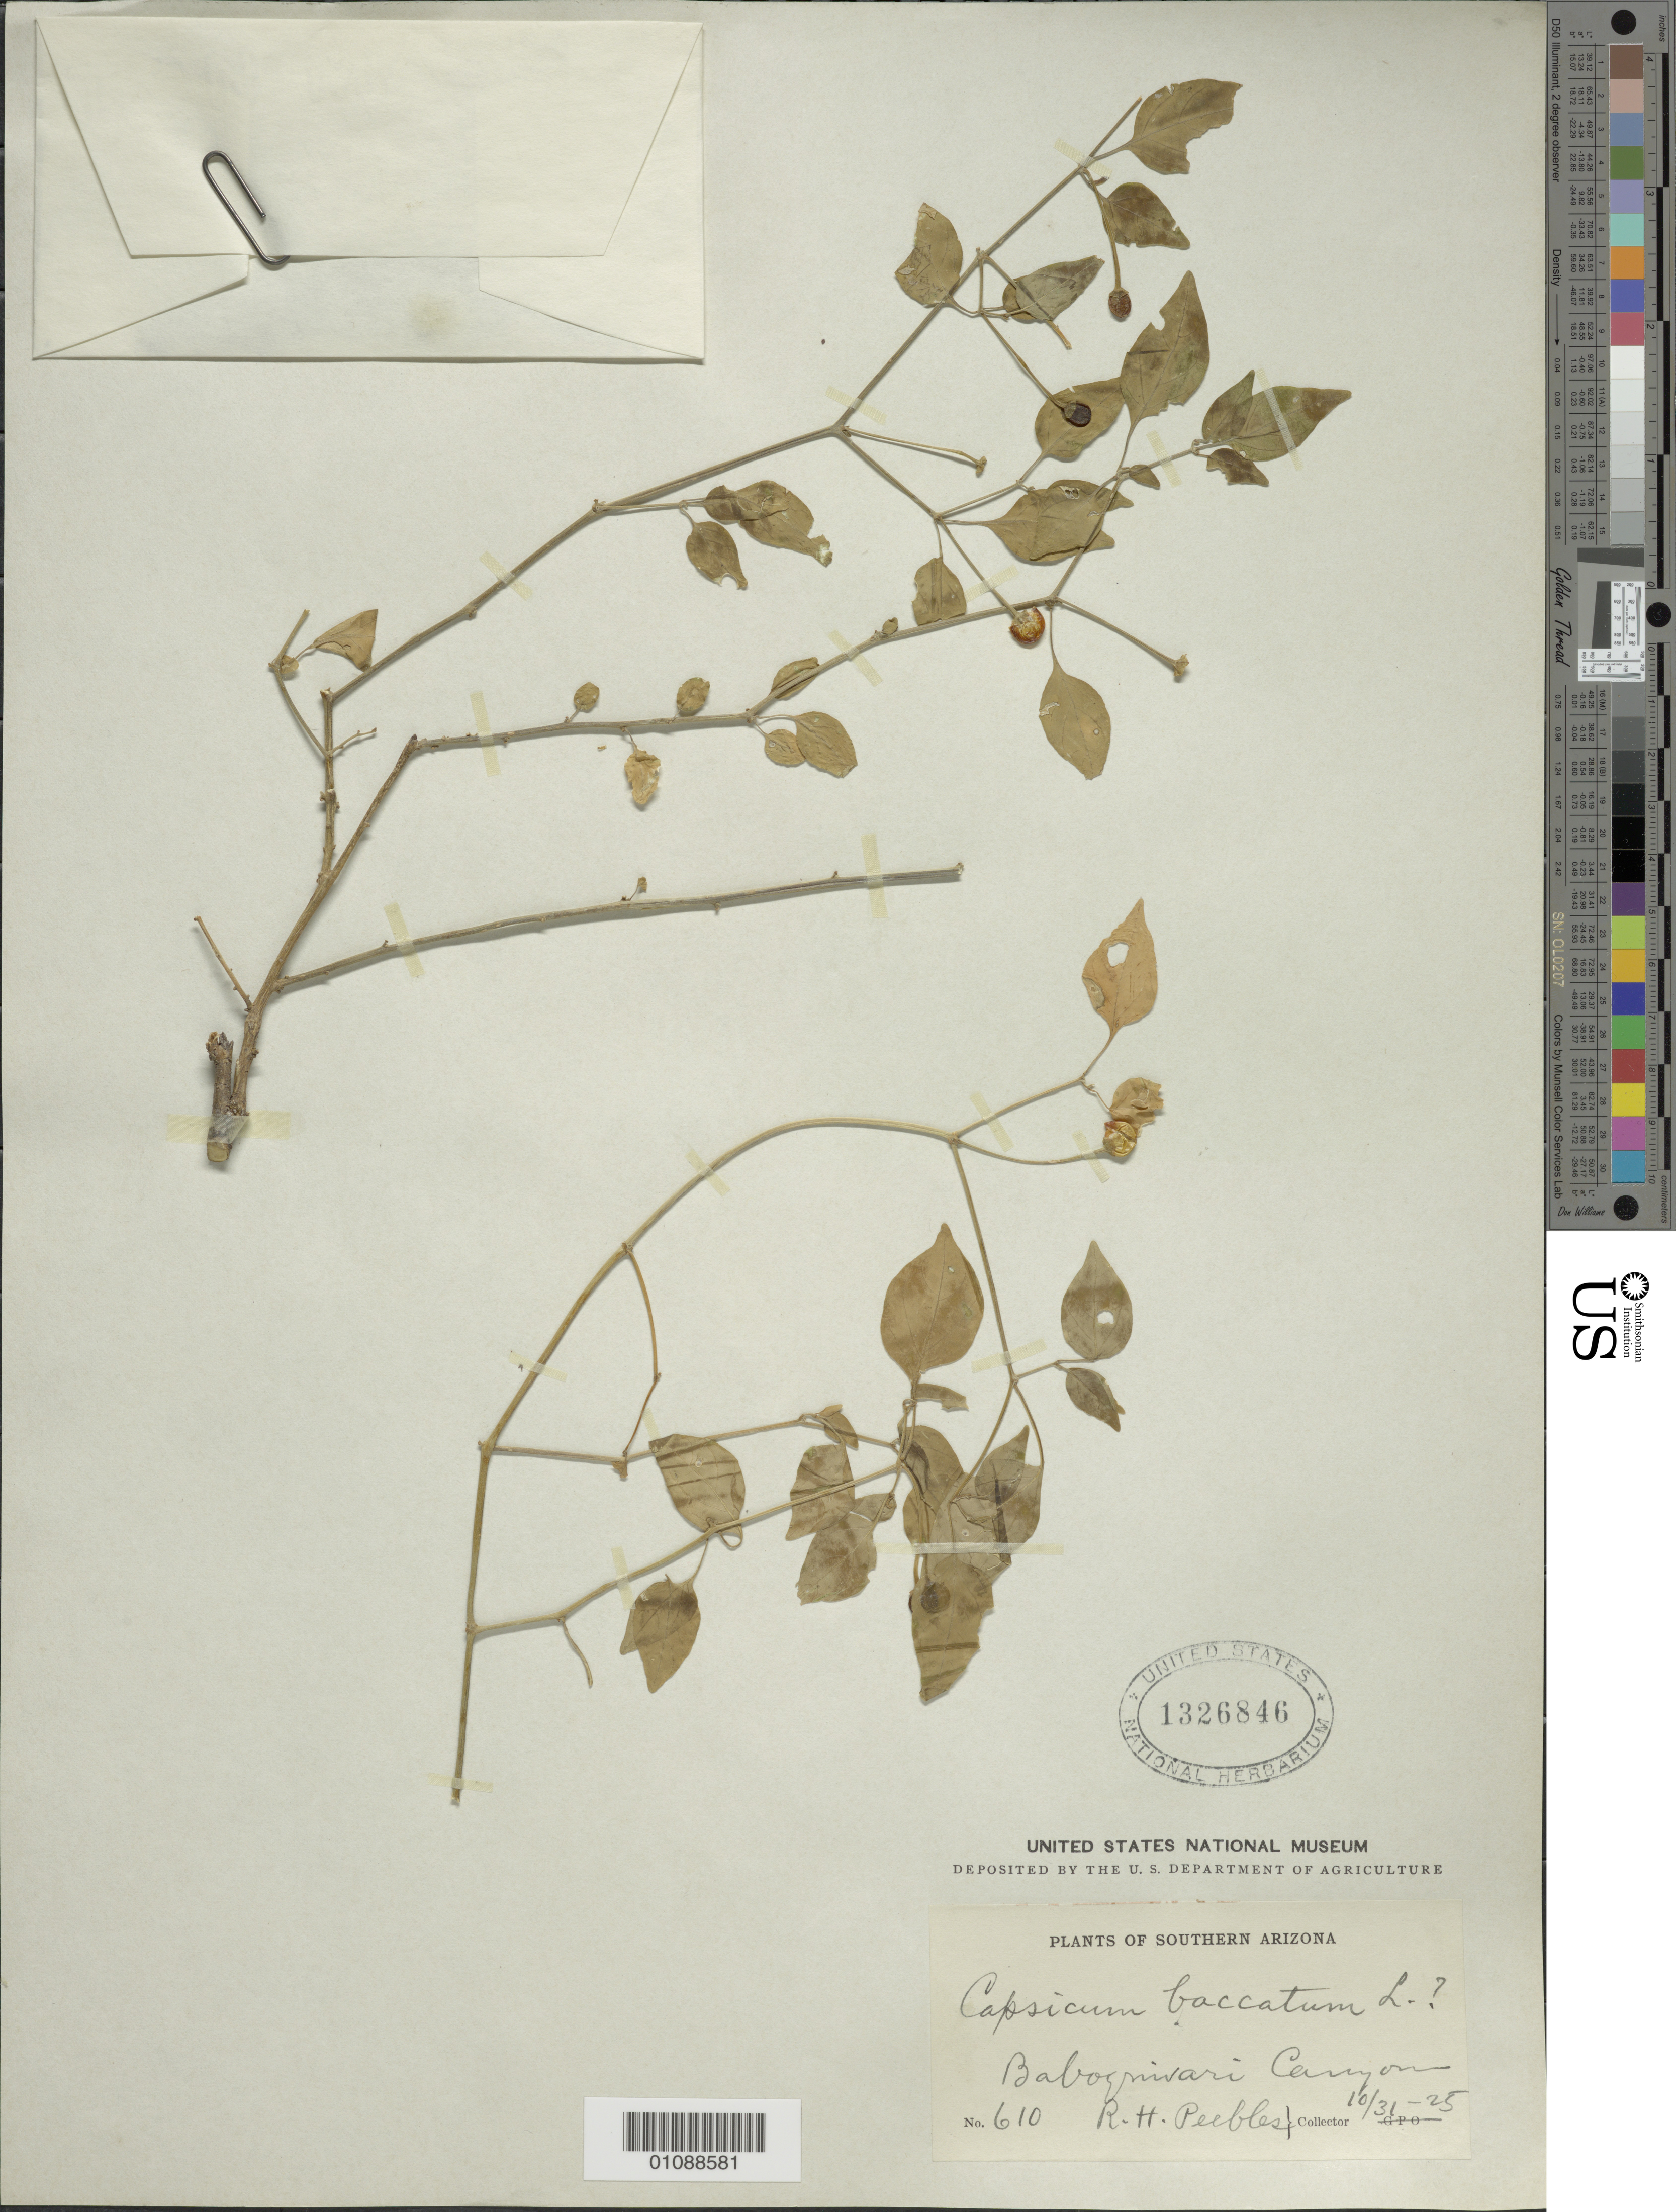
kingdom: Plantae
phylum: Tracheophyta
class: Magnoliopsida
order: Solanales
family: Solanaceae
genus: Capsicum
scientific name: Capsicum baccatum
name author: L.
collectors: R. H. Peebles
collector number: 610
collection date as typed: Transcribed d/m/y: 31/10/25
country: United States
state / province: Arizona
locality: Southern Arizona, Baboquivari Canyon.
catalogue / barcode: US 1326846